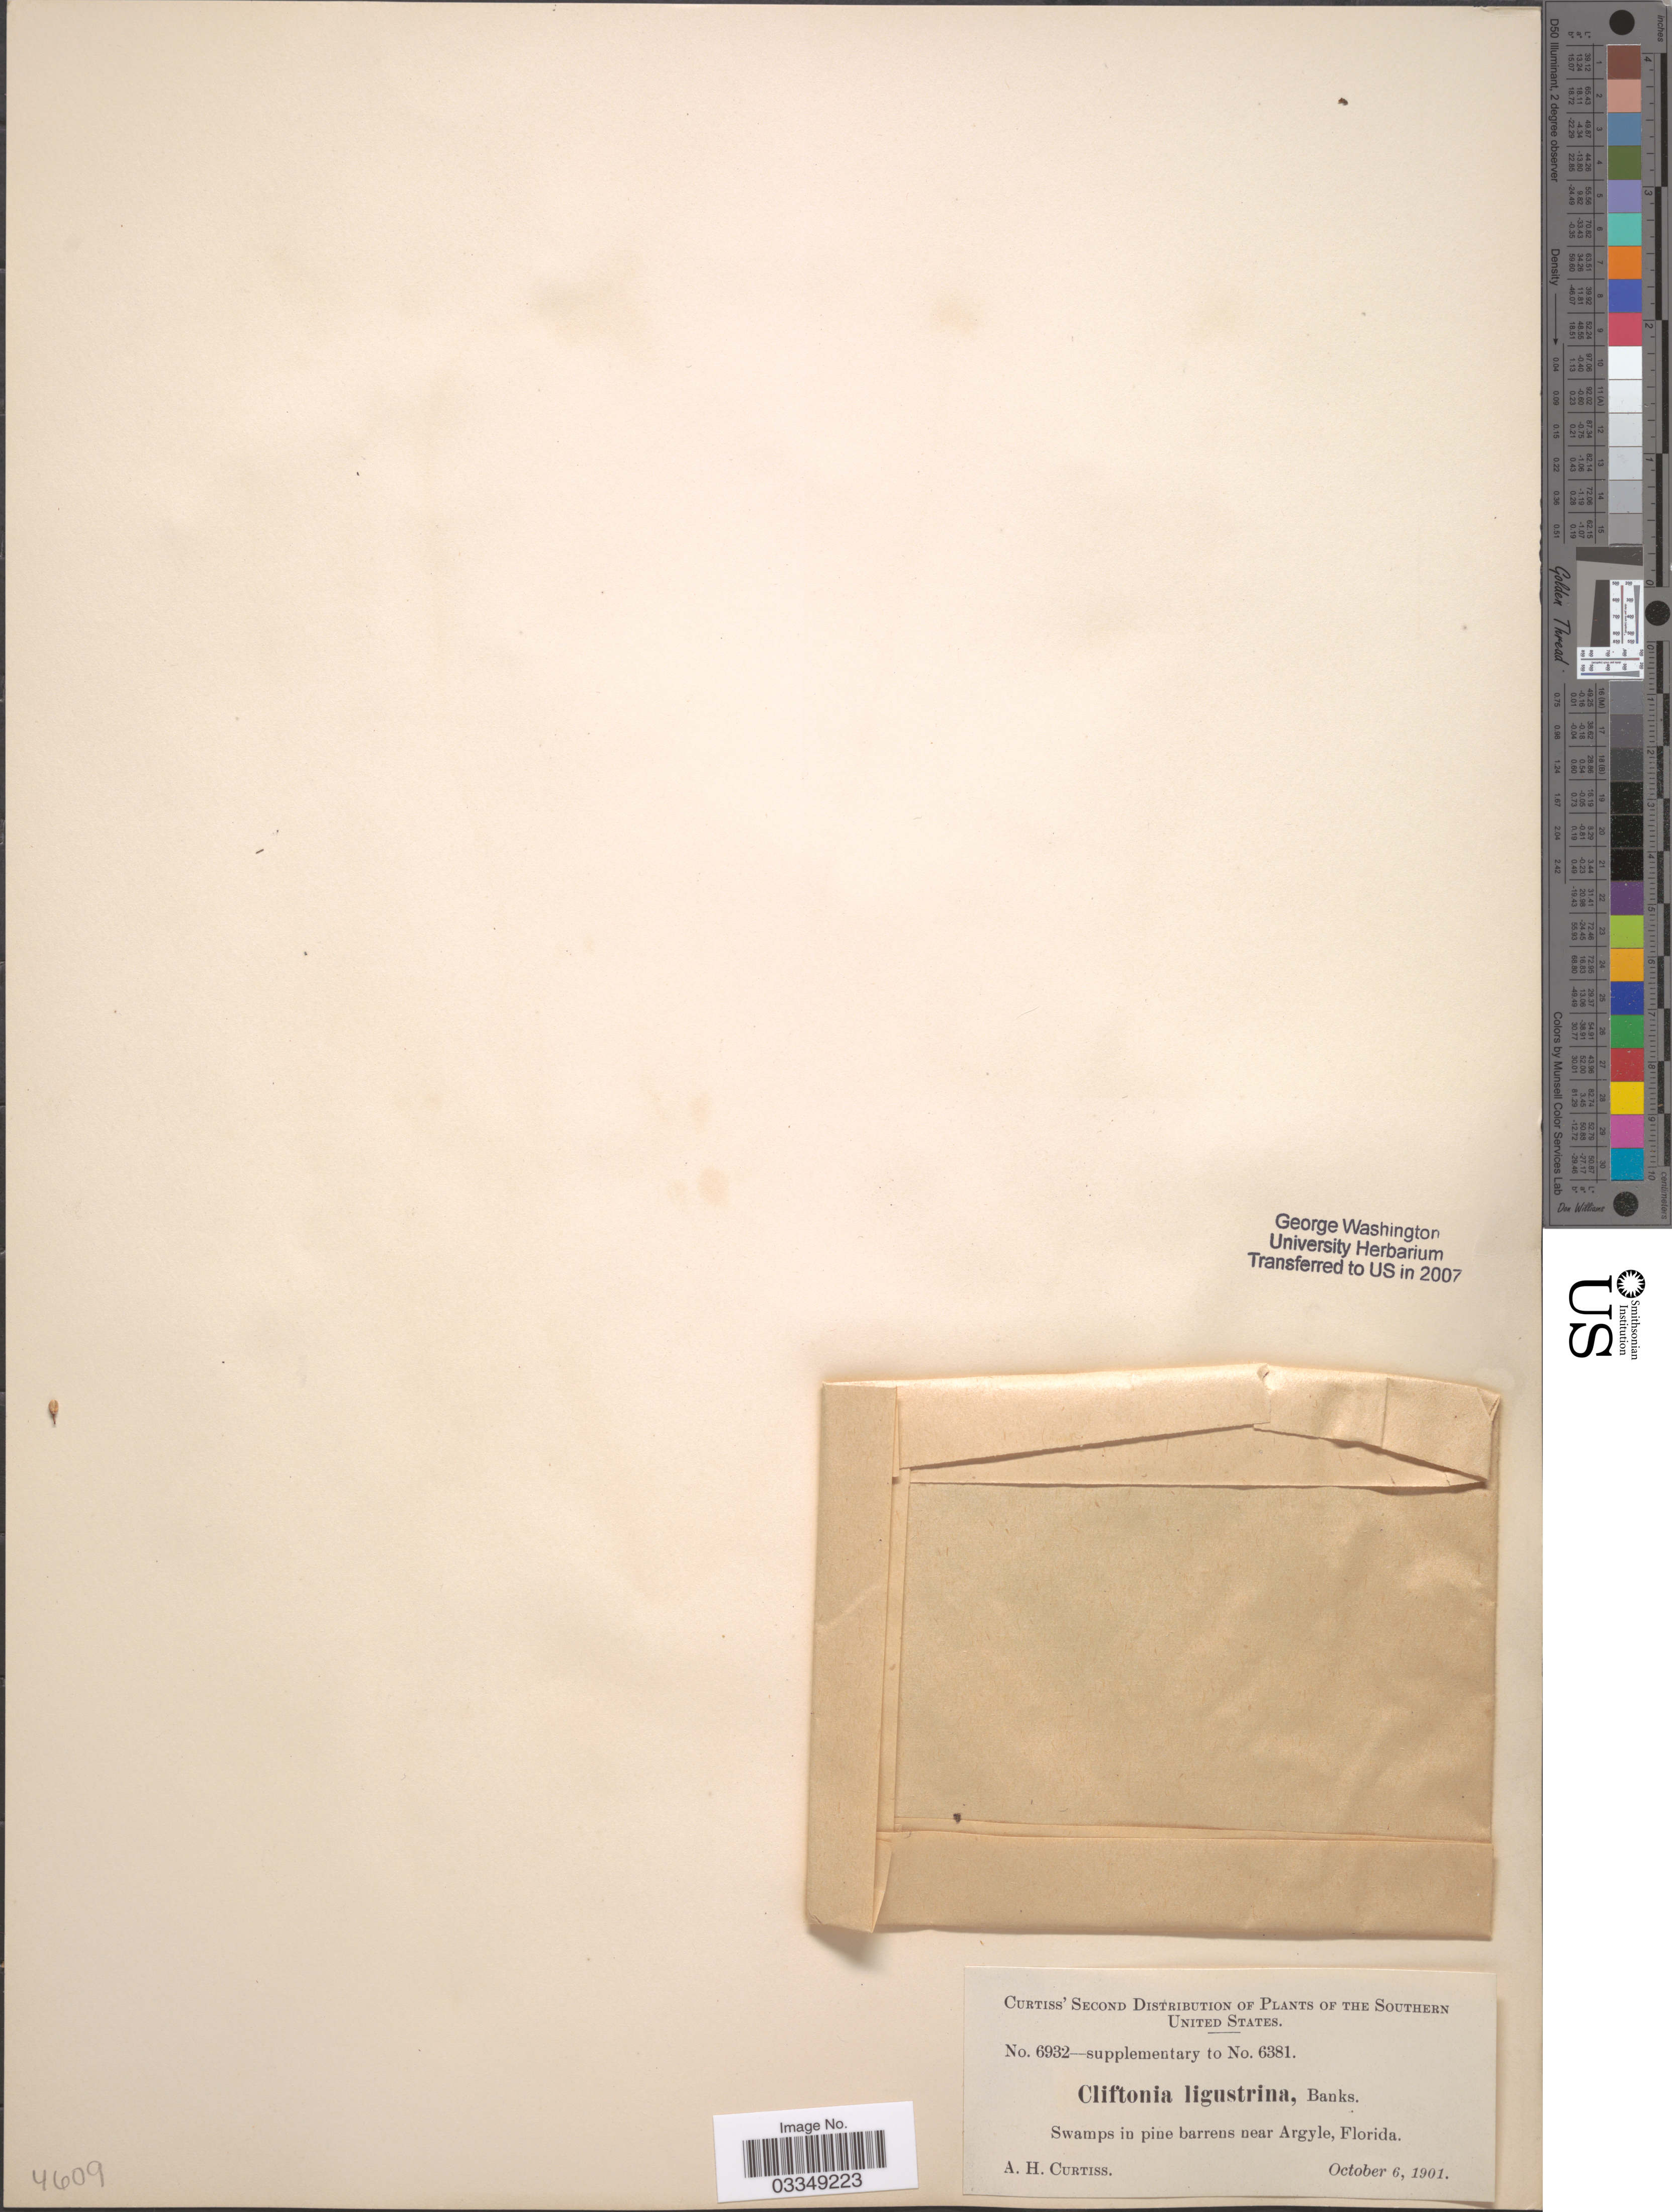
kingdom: Plantae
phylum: Tracheophyta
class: Magnoliopsida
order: Ericales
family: Cyrillaceae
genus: Cliftonia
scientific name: Cliftonia monophylla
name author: (Lam.) Britton ex Sarg.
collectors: A. H. Curtiss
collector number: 6932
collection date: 1901-10-06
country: United States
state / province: Florida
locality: Southern United States. Swamps in pine barrens near Argyle.